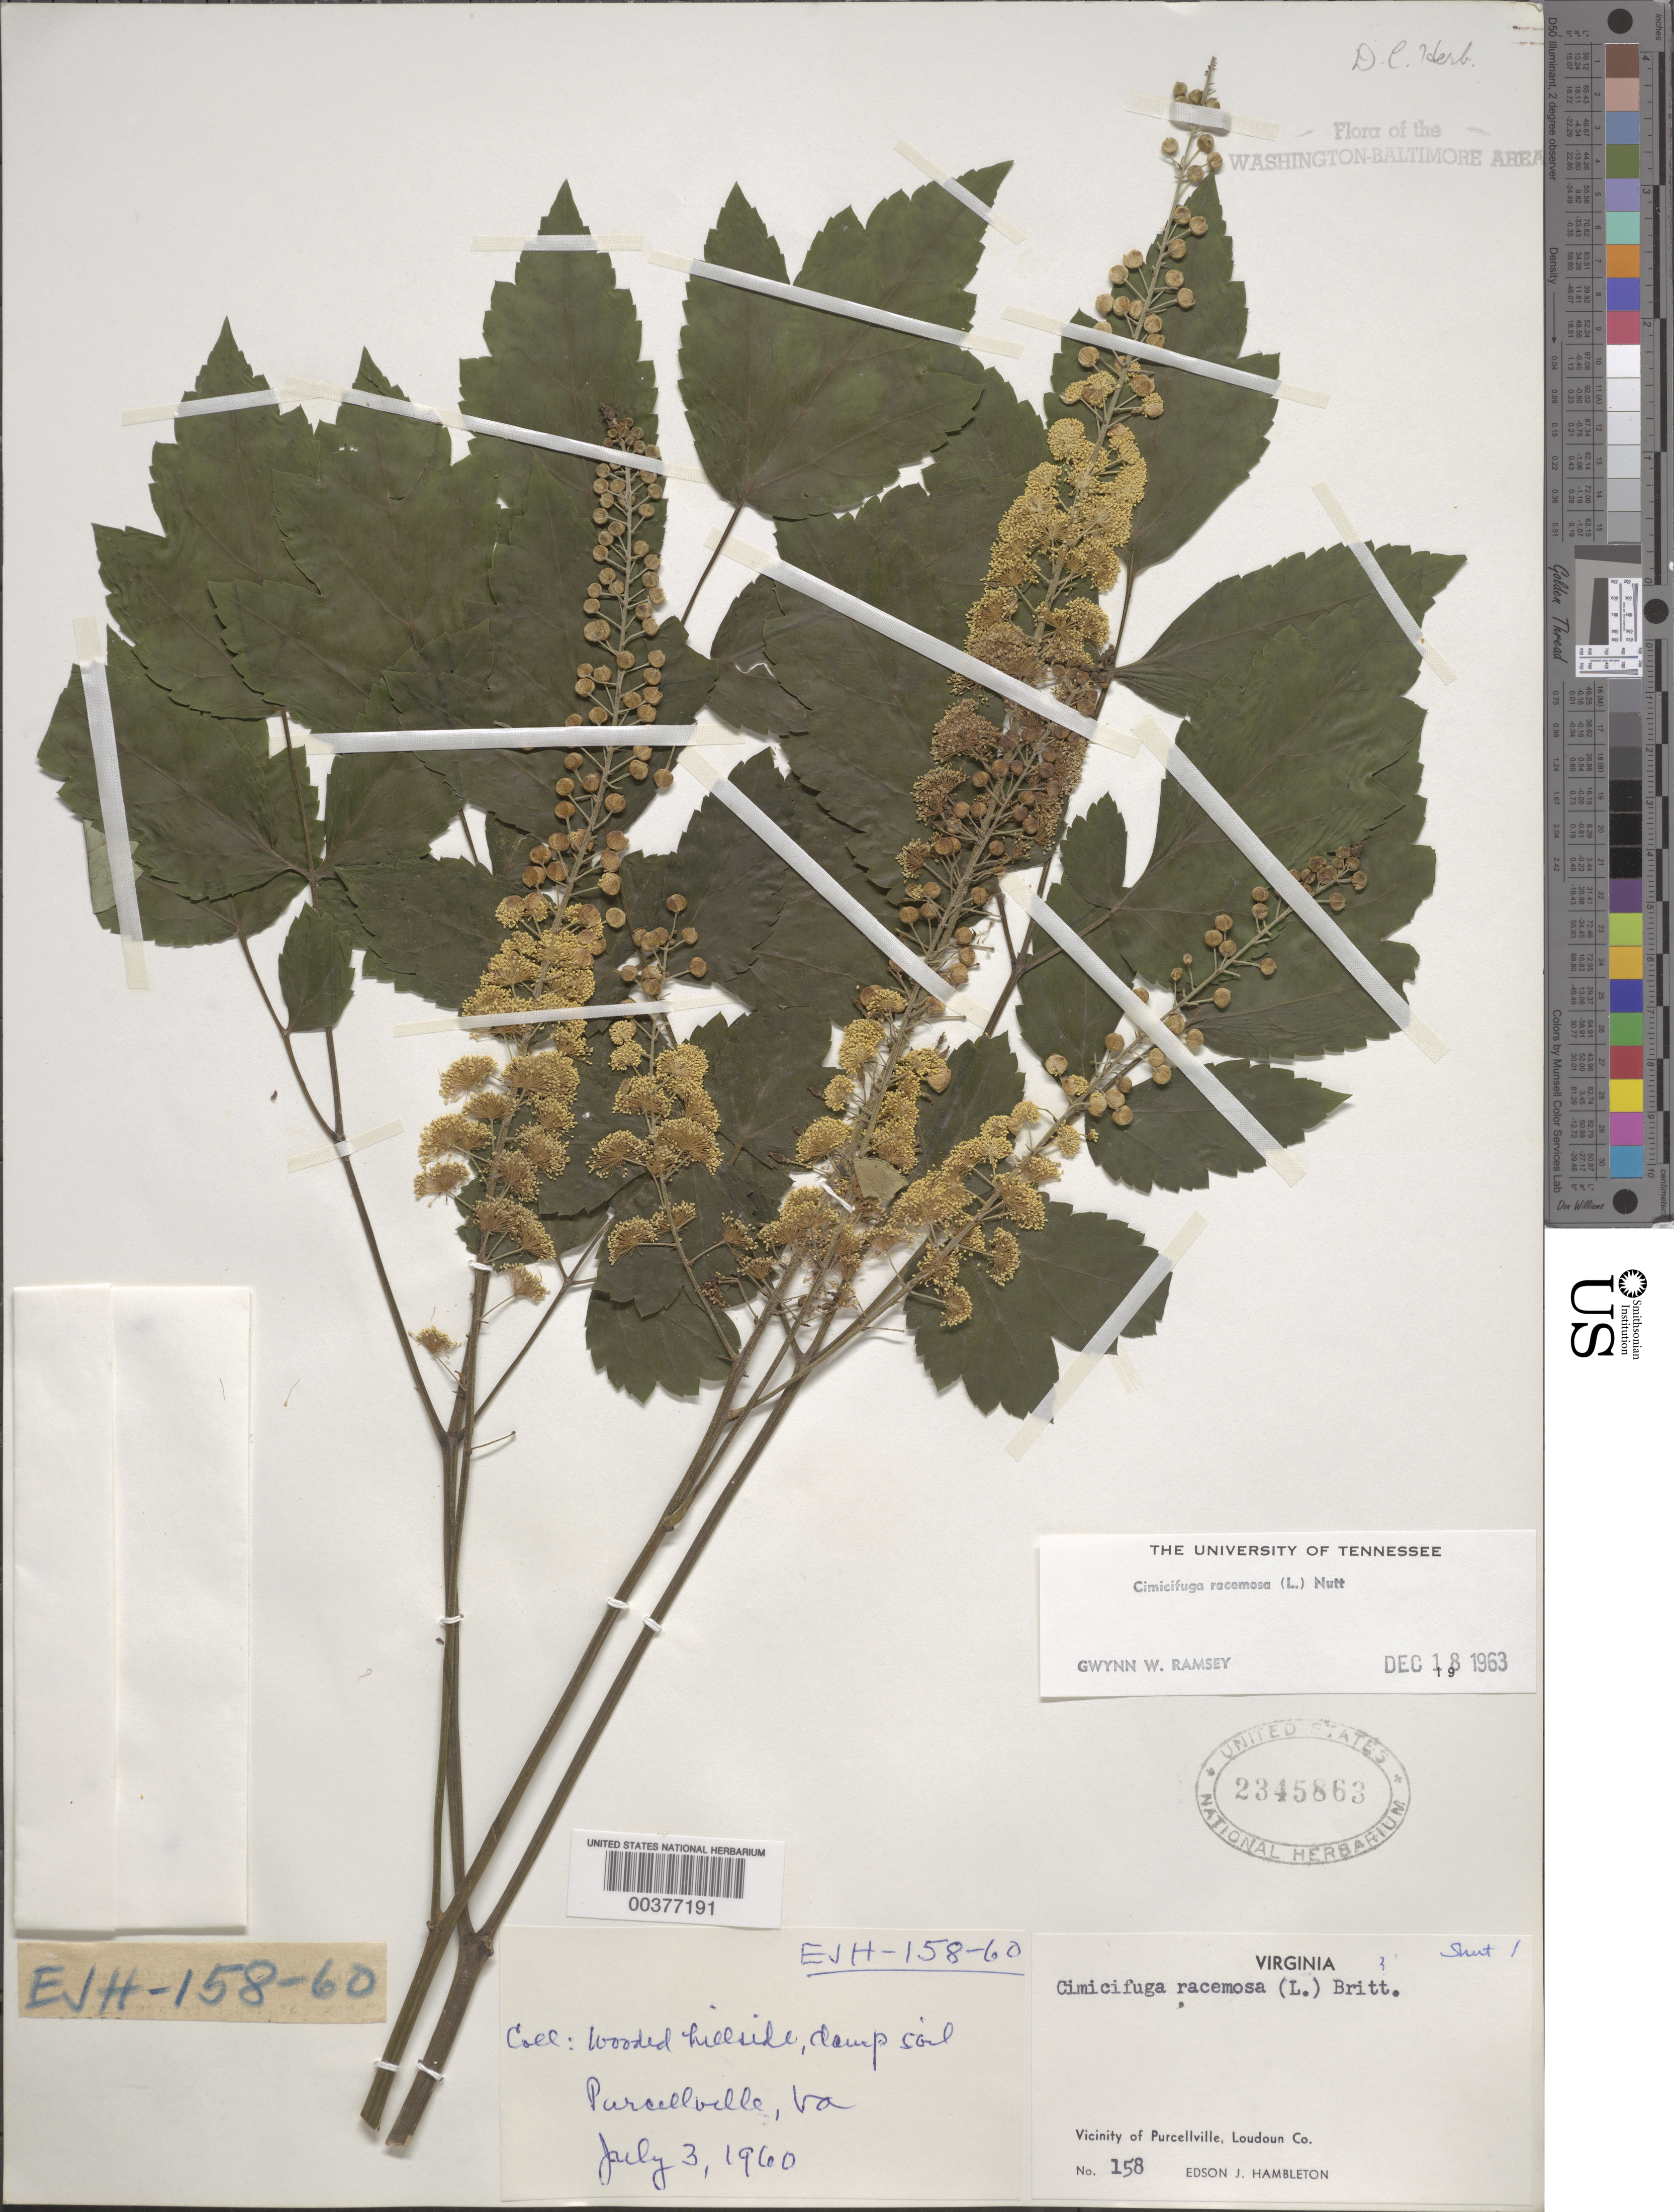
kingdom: Plantae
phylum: Tracheophyta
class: Magnoliopsida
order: Ranunculales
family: Ranunculaceae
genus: Actaea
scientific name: Actaea racemosa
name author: L.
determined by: Strong, M. T., (US), Smithsonian Institution - National Museum of Natural History (UNITED STATES)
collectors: E. Hambleton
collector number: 158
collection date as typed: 03 Jul 1960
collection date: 1960-07-03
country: United States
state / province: Virginia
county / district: Loudoun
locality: Purcellville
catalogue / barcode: US 2345863